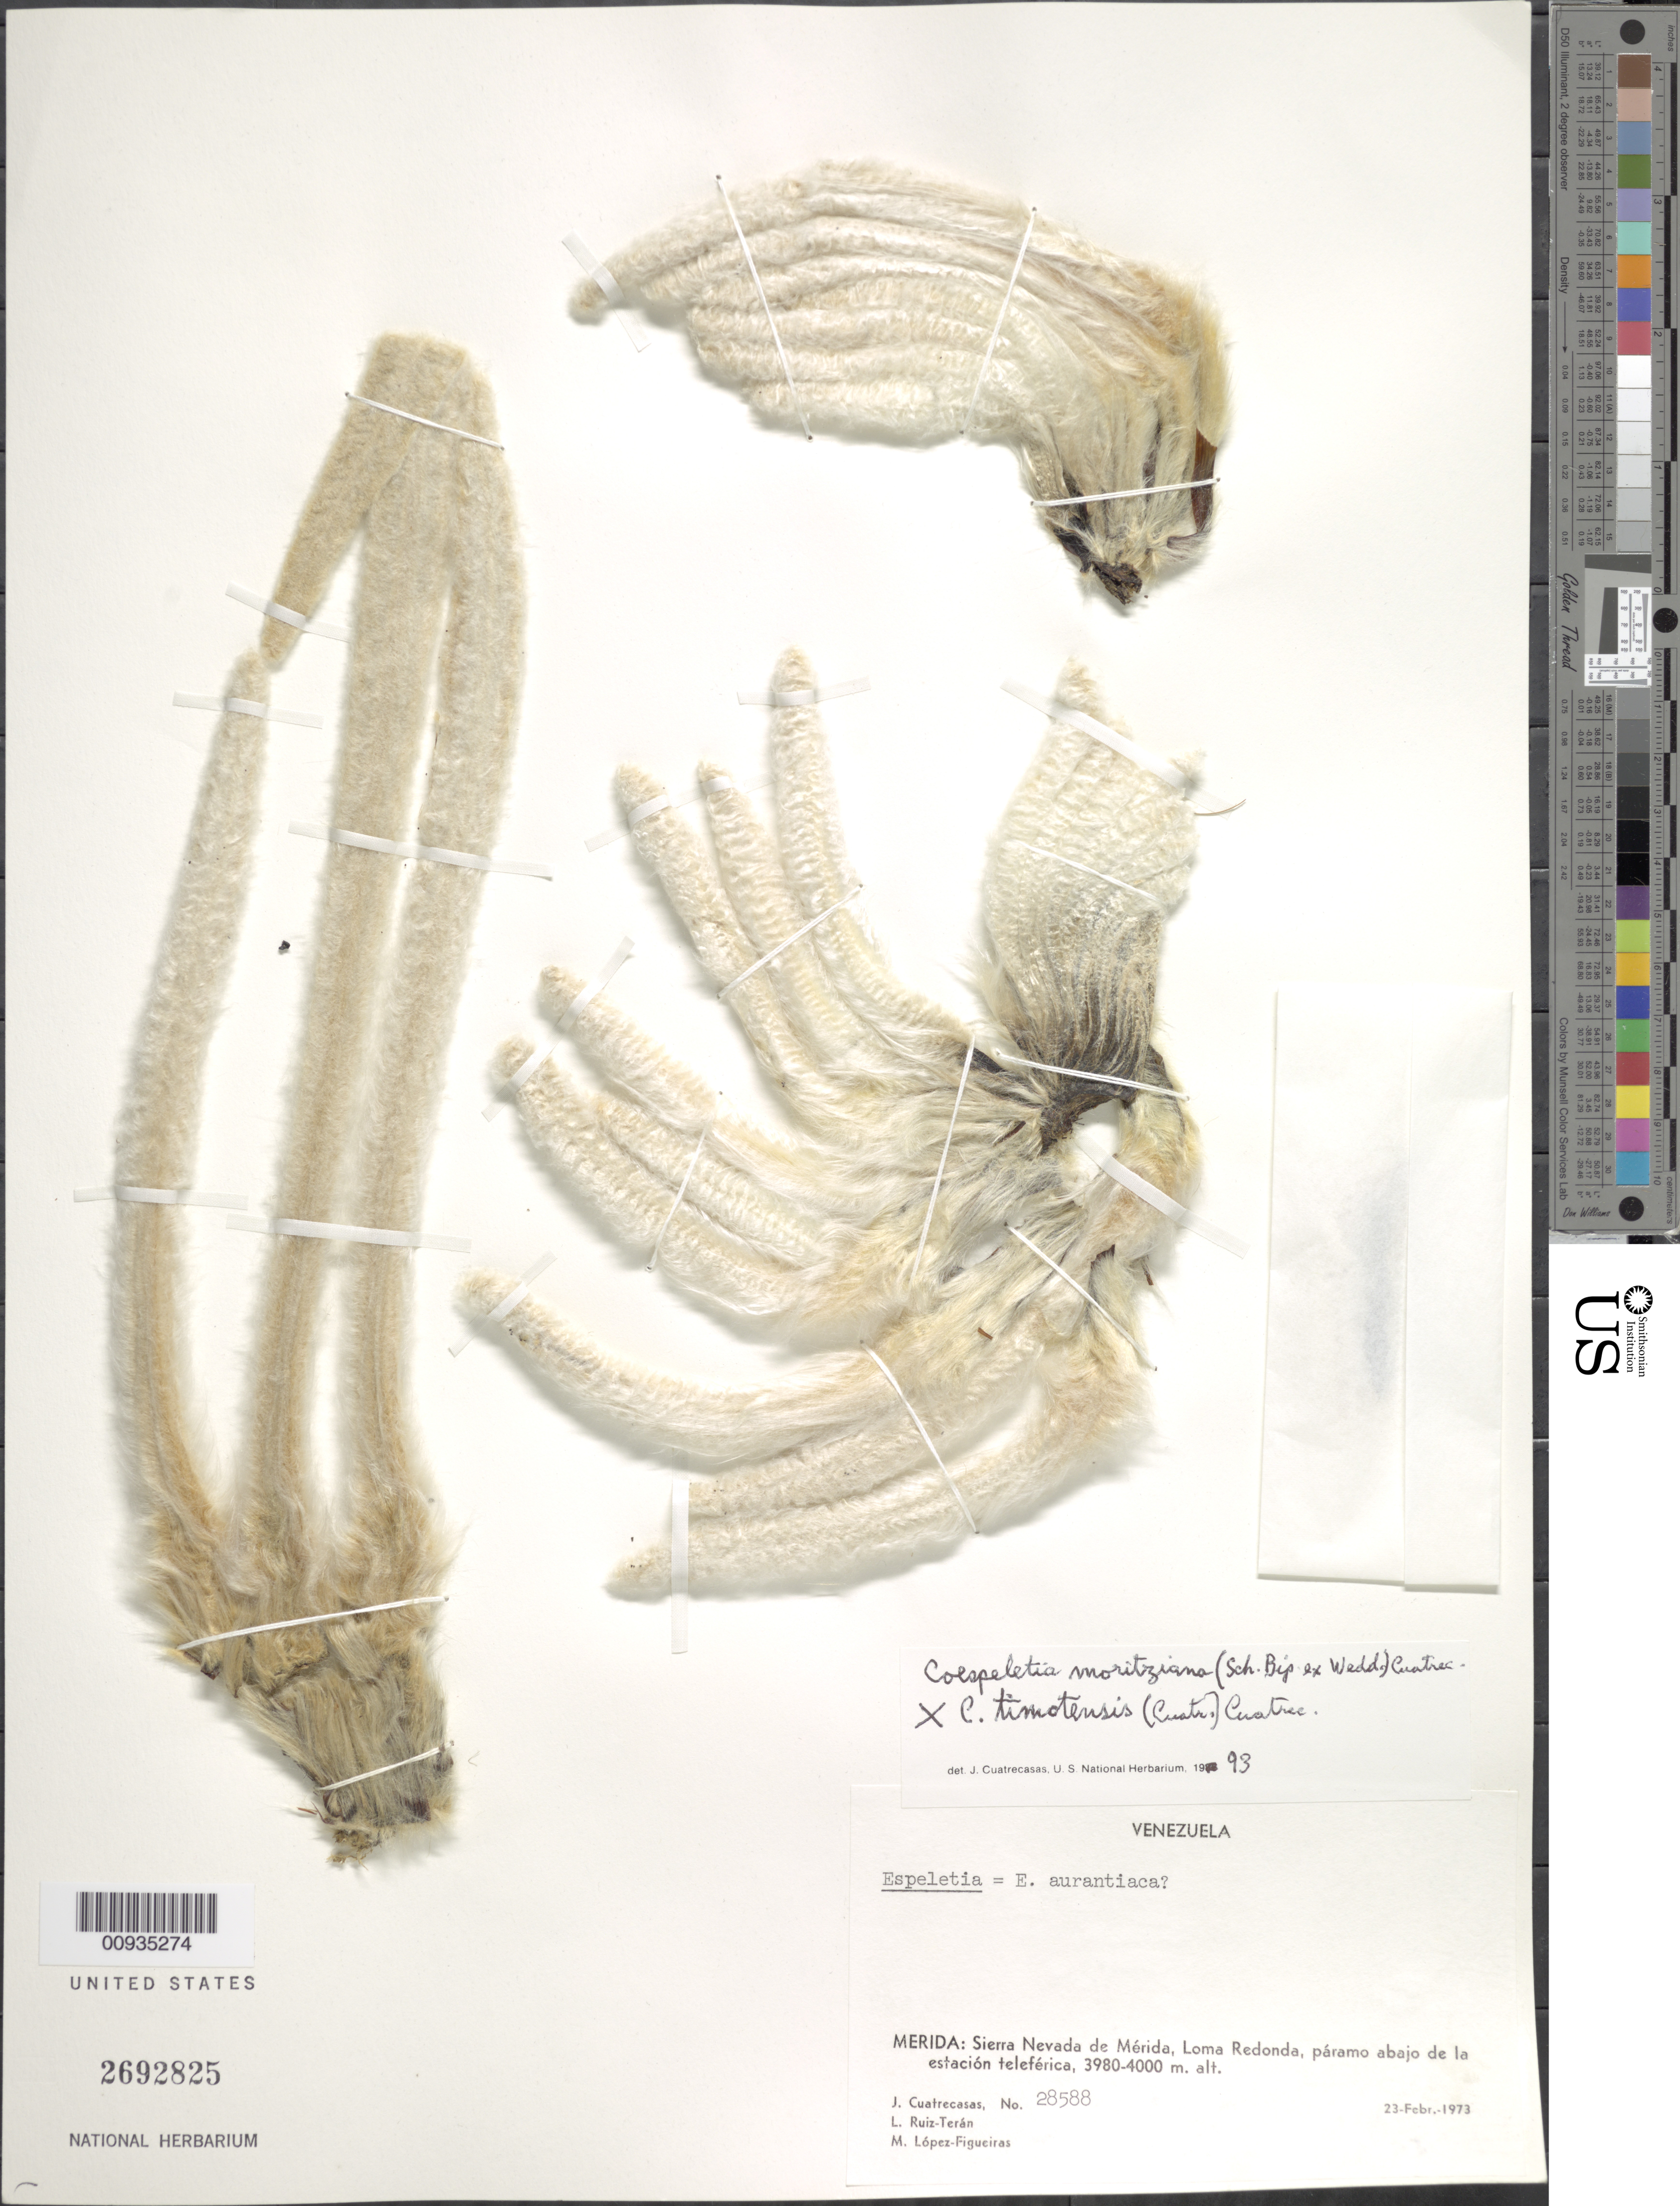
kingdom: Plantae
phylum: Tracheophyta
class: Magnoliopsida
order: Asterales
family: Asteraceae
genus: Coespeletia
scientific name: Coespeletia moritziana x C. timotensis (Cuatrec.) Cuatrec.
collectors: J. Cuatrecasas, L. E. Ruíz-Terán & M. López Figueiras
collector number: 28588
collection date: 1973-02-23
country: Venezuela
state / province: Mérida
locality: Sierra Nevada de Merida, Loma Redonda, paramo abajo de la estacion teleferica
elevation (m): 3980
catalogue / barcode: US 2692825